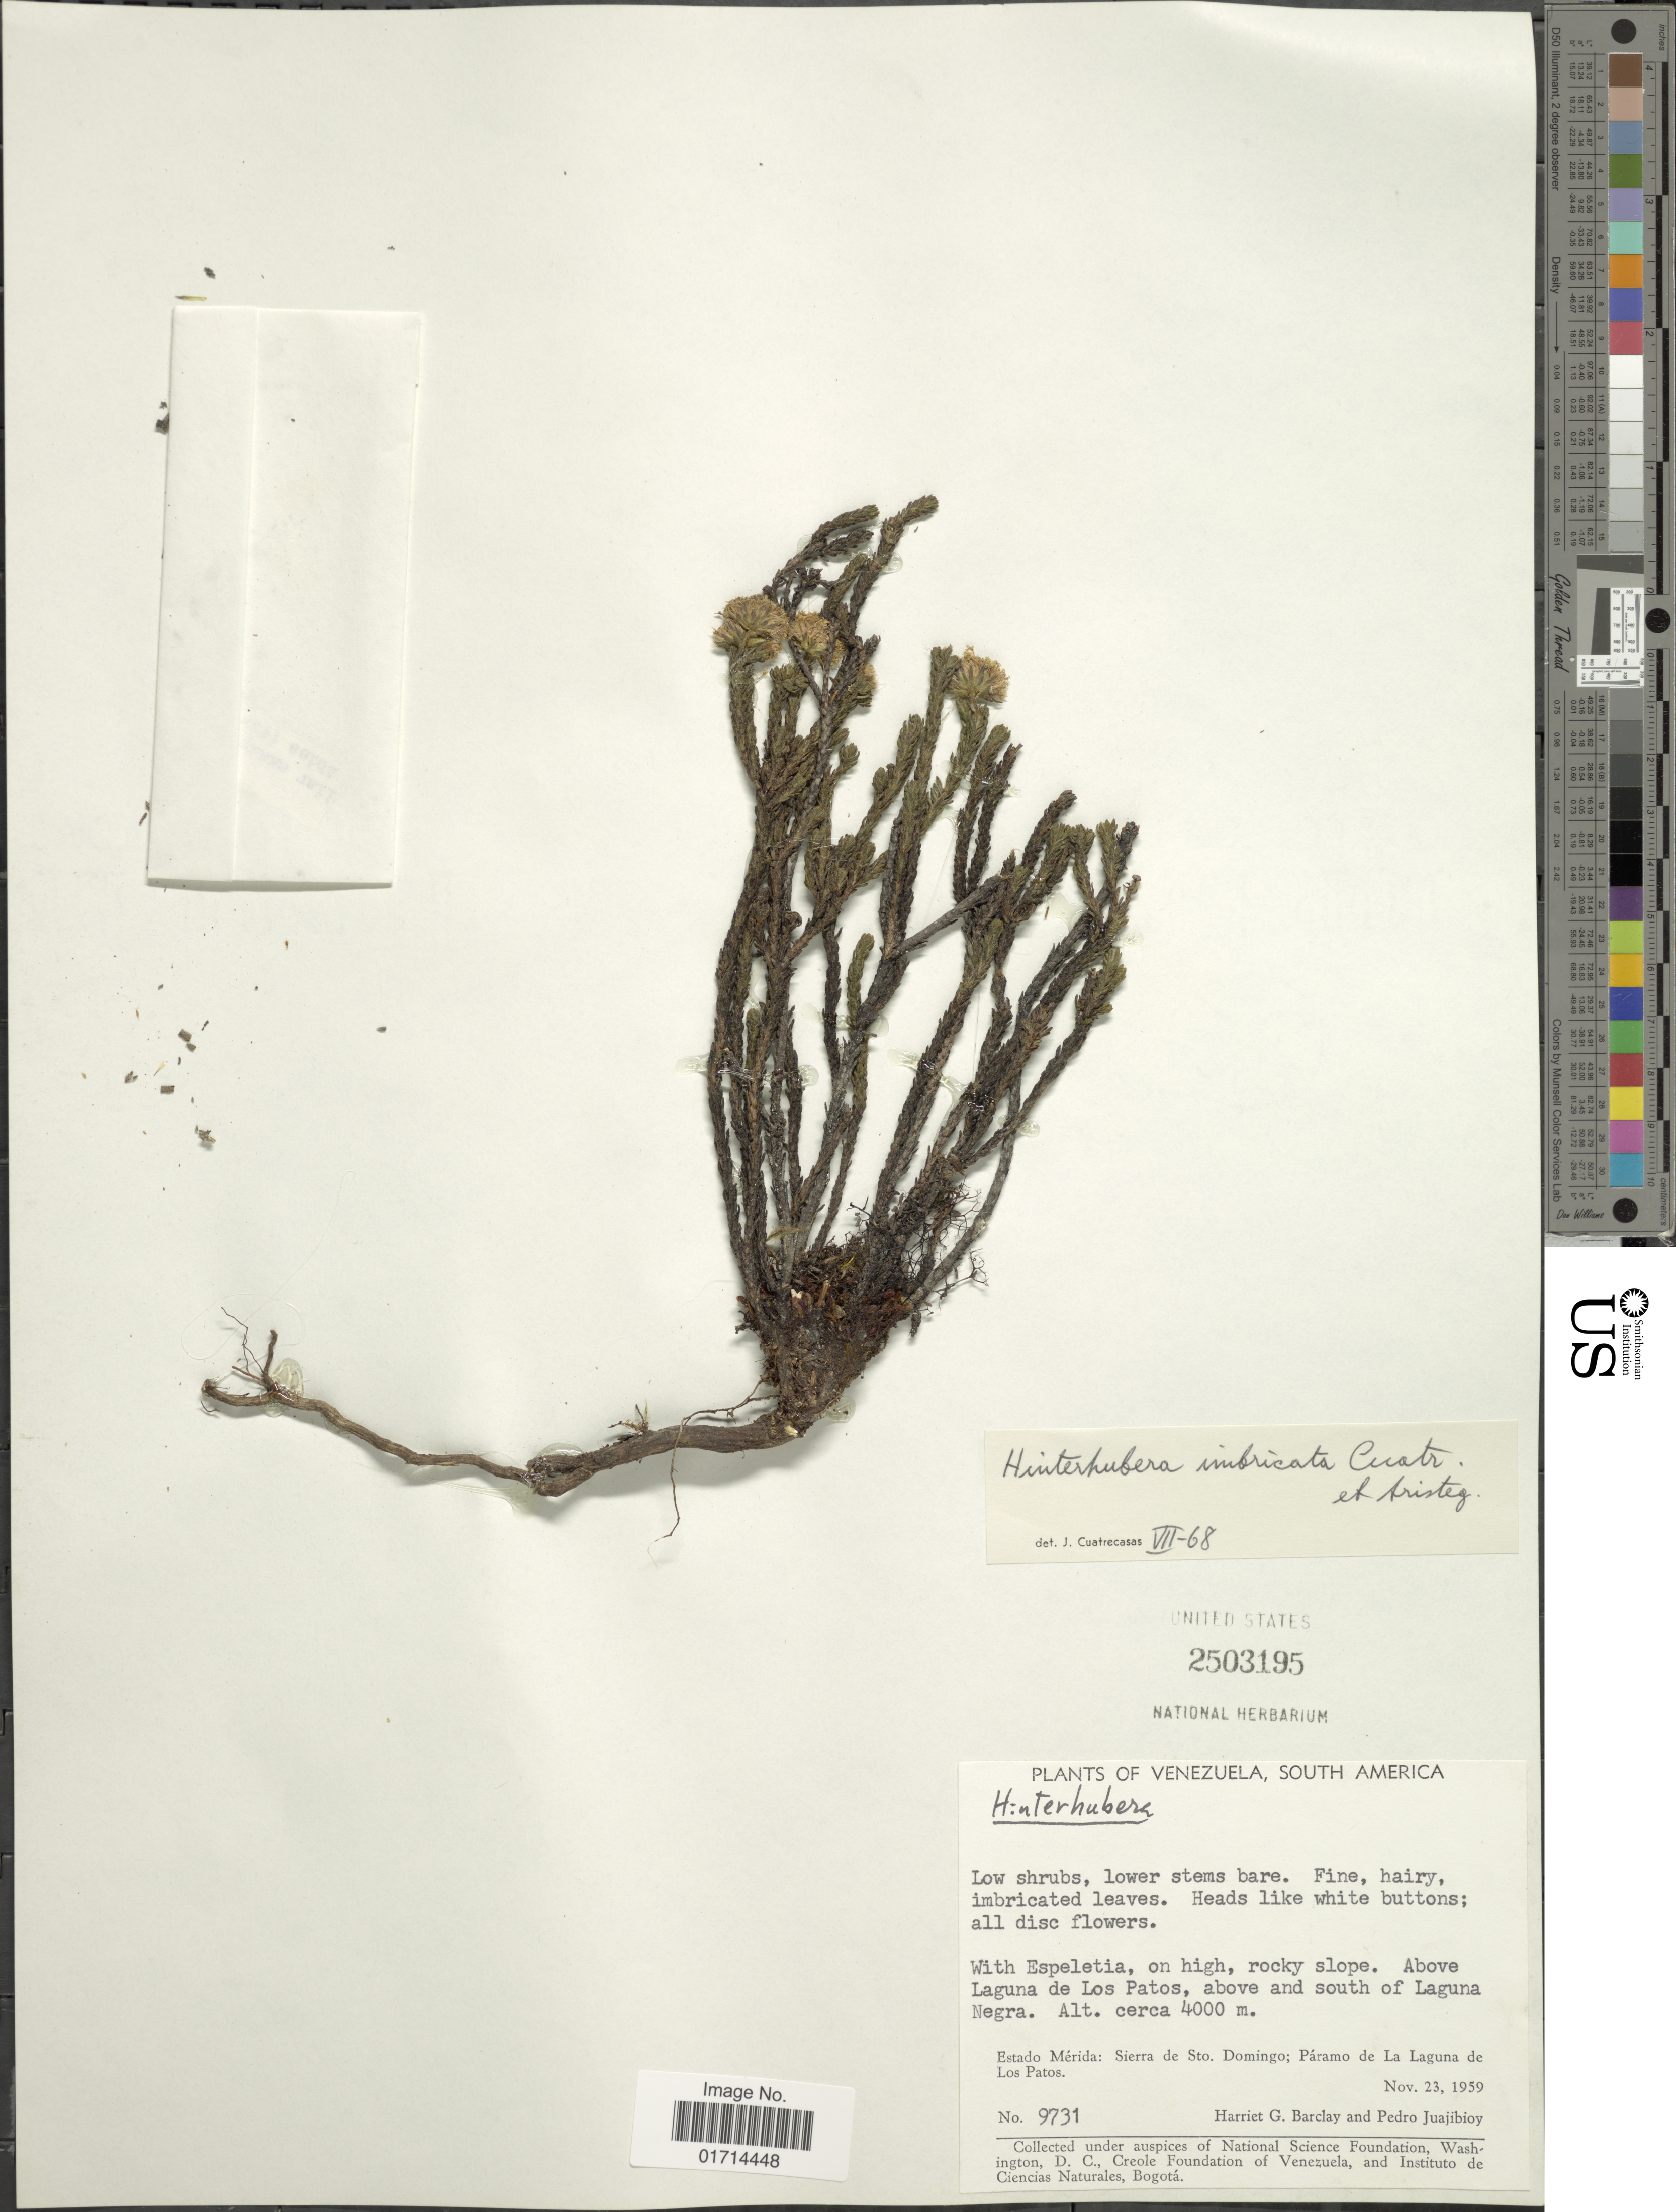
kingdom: Plantae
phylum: Tracheophyta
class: Magnoliopsida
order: Asterales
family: Asteraceae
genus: Hinterhubera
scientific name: Hinterhubera imbricata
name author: Cuatrec. & Aristeg.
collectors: H. G. Barclay & P. Juajibioy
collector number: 9731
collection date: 1959-11-23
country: Venezuela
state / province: Mérida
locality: Above Laguna de Los Patos, above and south of Laguna Negra, Sierra de Sto. Domingo; Paramo de La Laguna de Los Patos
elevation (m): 4000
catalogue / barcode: US 2503195